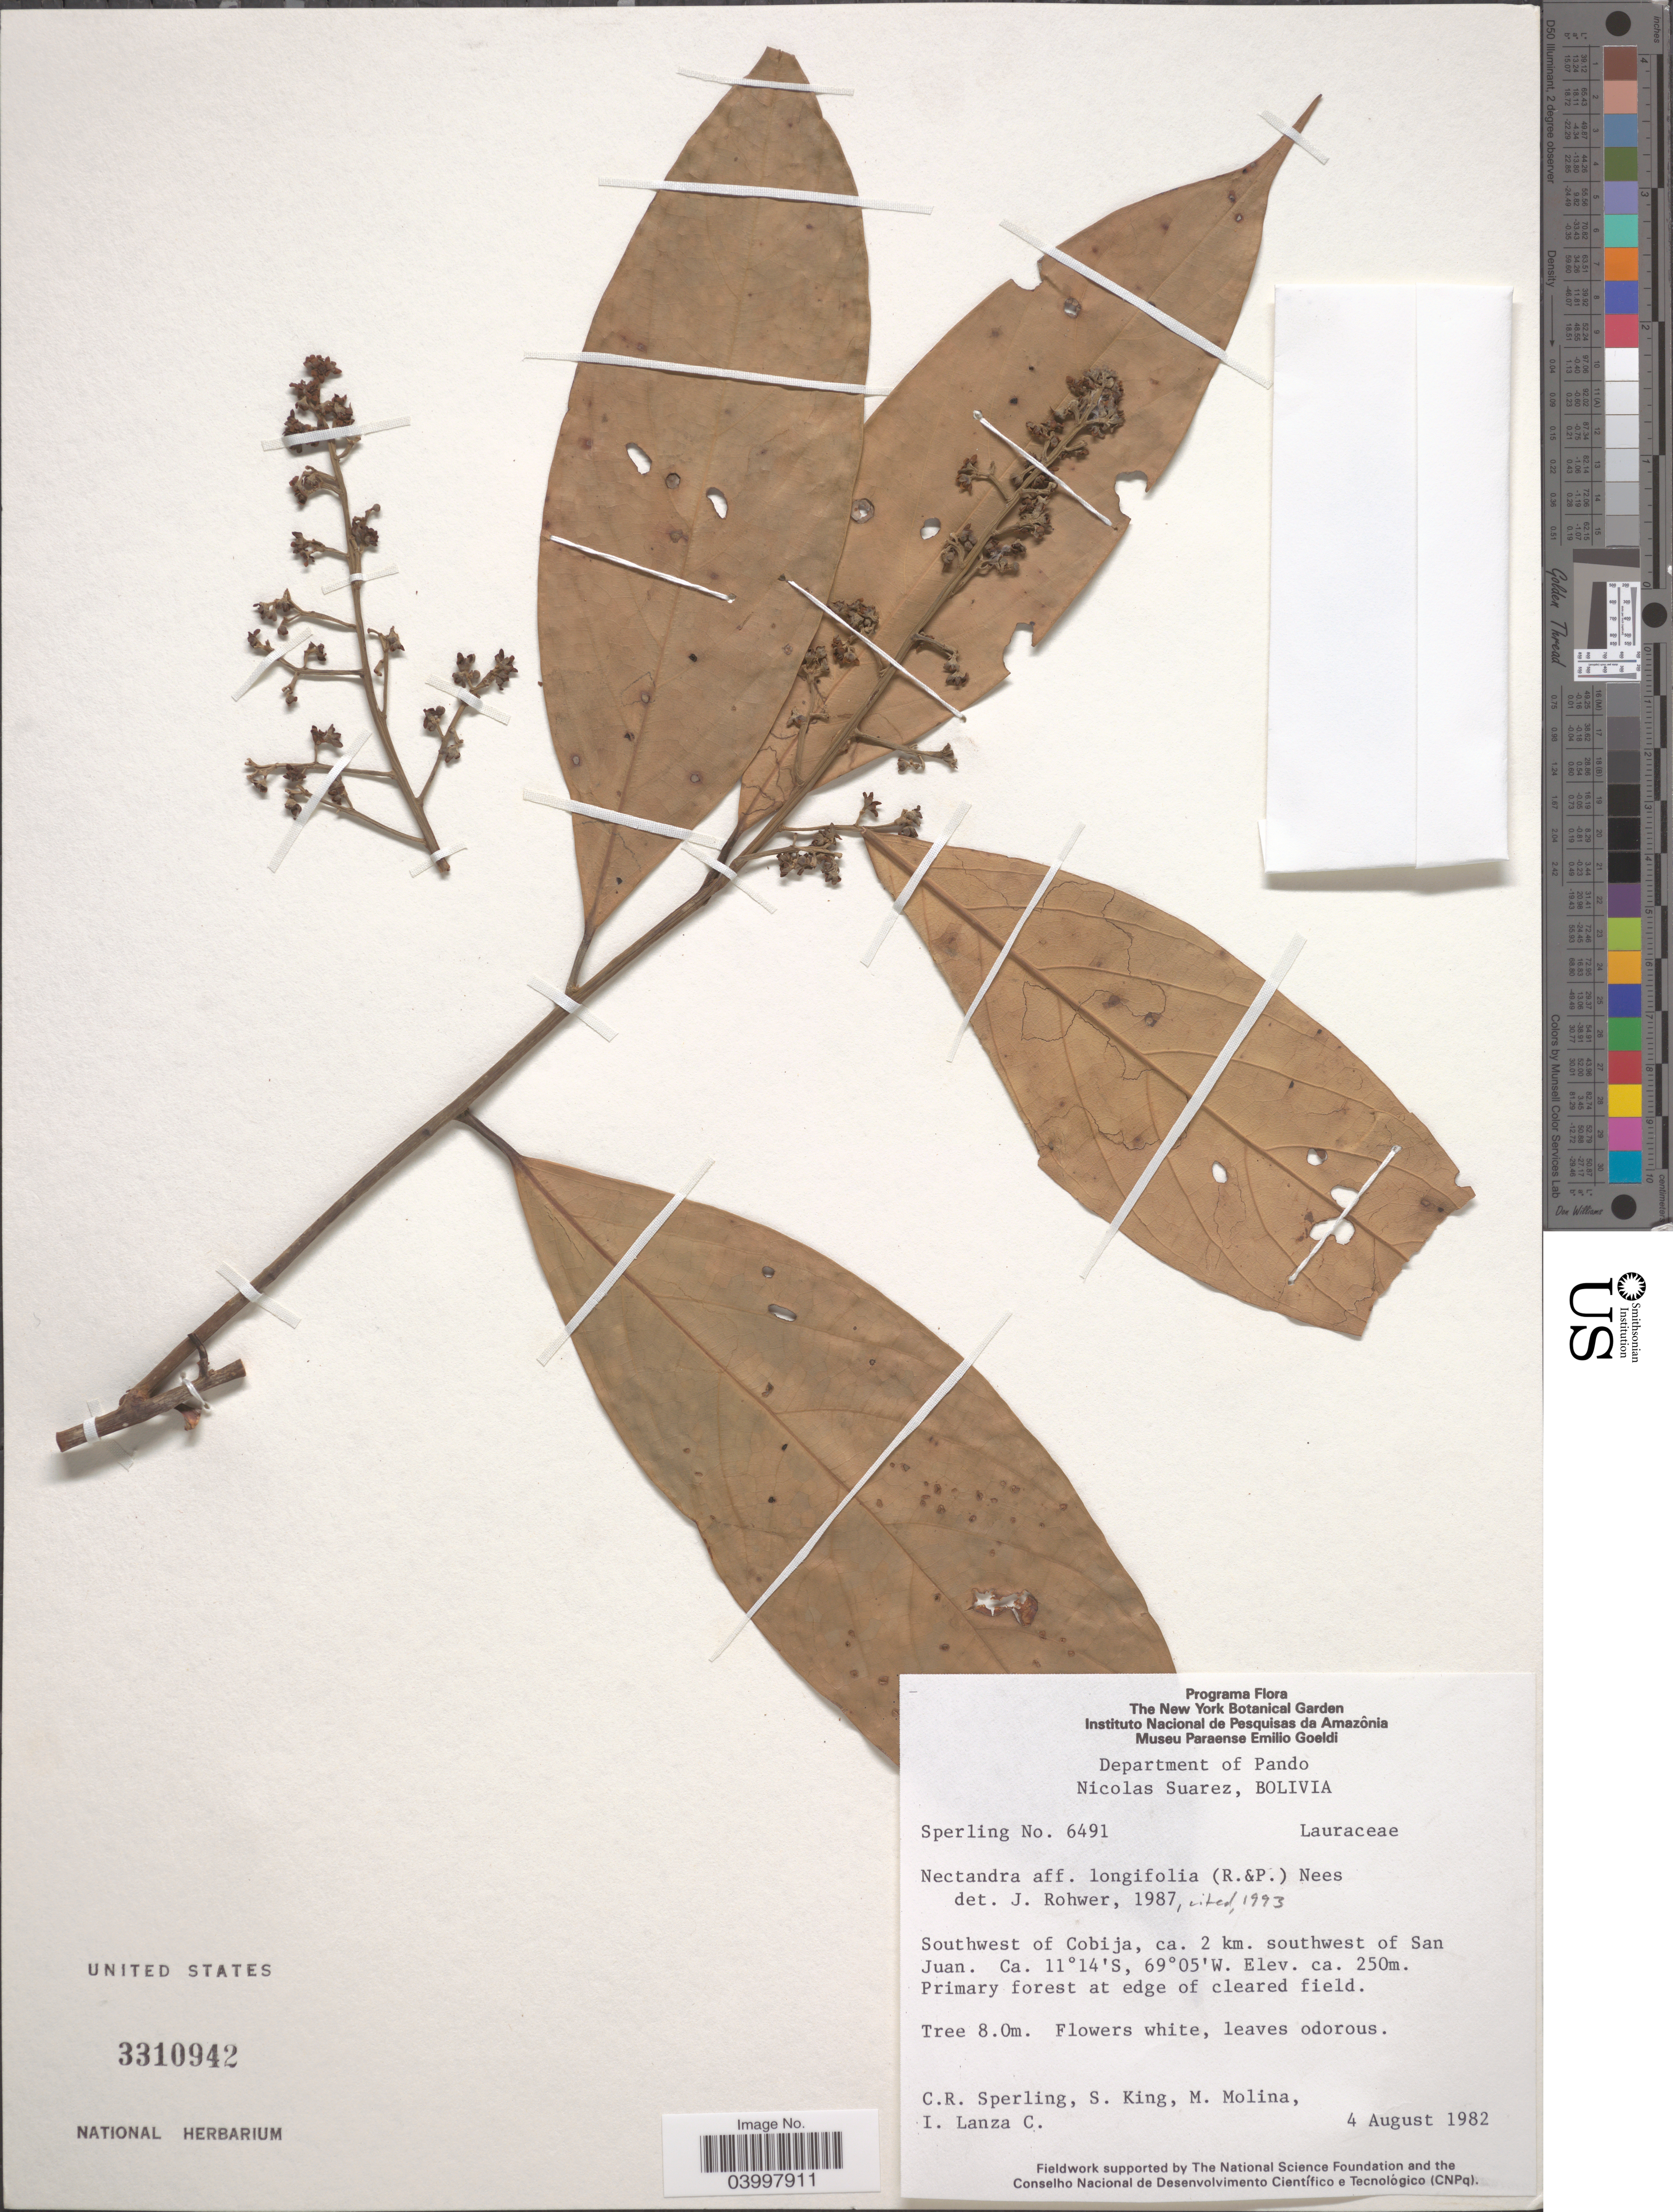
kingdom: Plantae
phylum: Tracheophyta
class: Magnoliopsida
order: Laurales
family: Lauraceae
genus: Nectandra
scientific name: Nectandra longifolia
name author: (Ruiz & Pav.) Nees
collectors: C. R. Sperling, S. King, M. Molina & I. Lanza C.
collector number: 6491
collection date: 1982-08-04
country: Bolivia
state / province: Pando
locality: Department of Pando. Nicolas Suarez. Southwest of Cobija, ca. 2 km. southwest of San Juan. Primary forest at edge of cleared field.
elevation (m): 250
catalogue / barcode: US 3310942